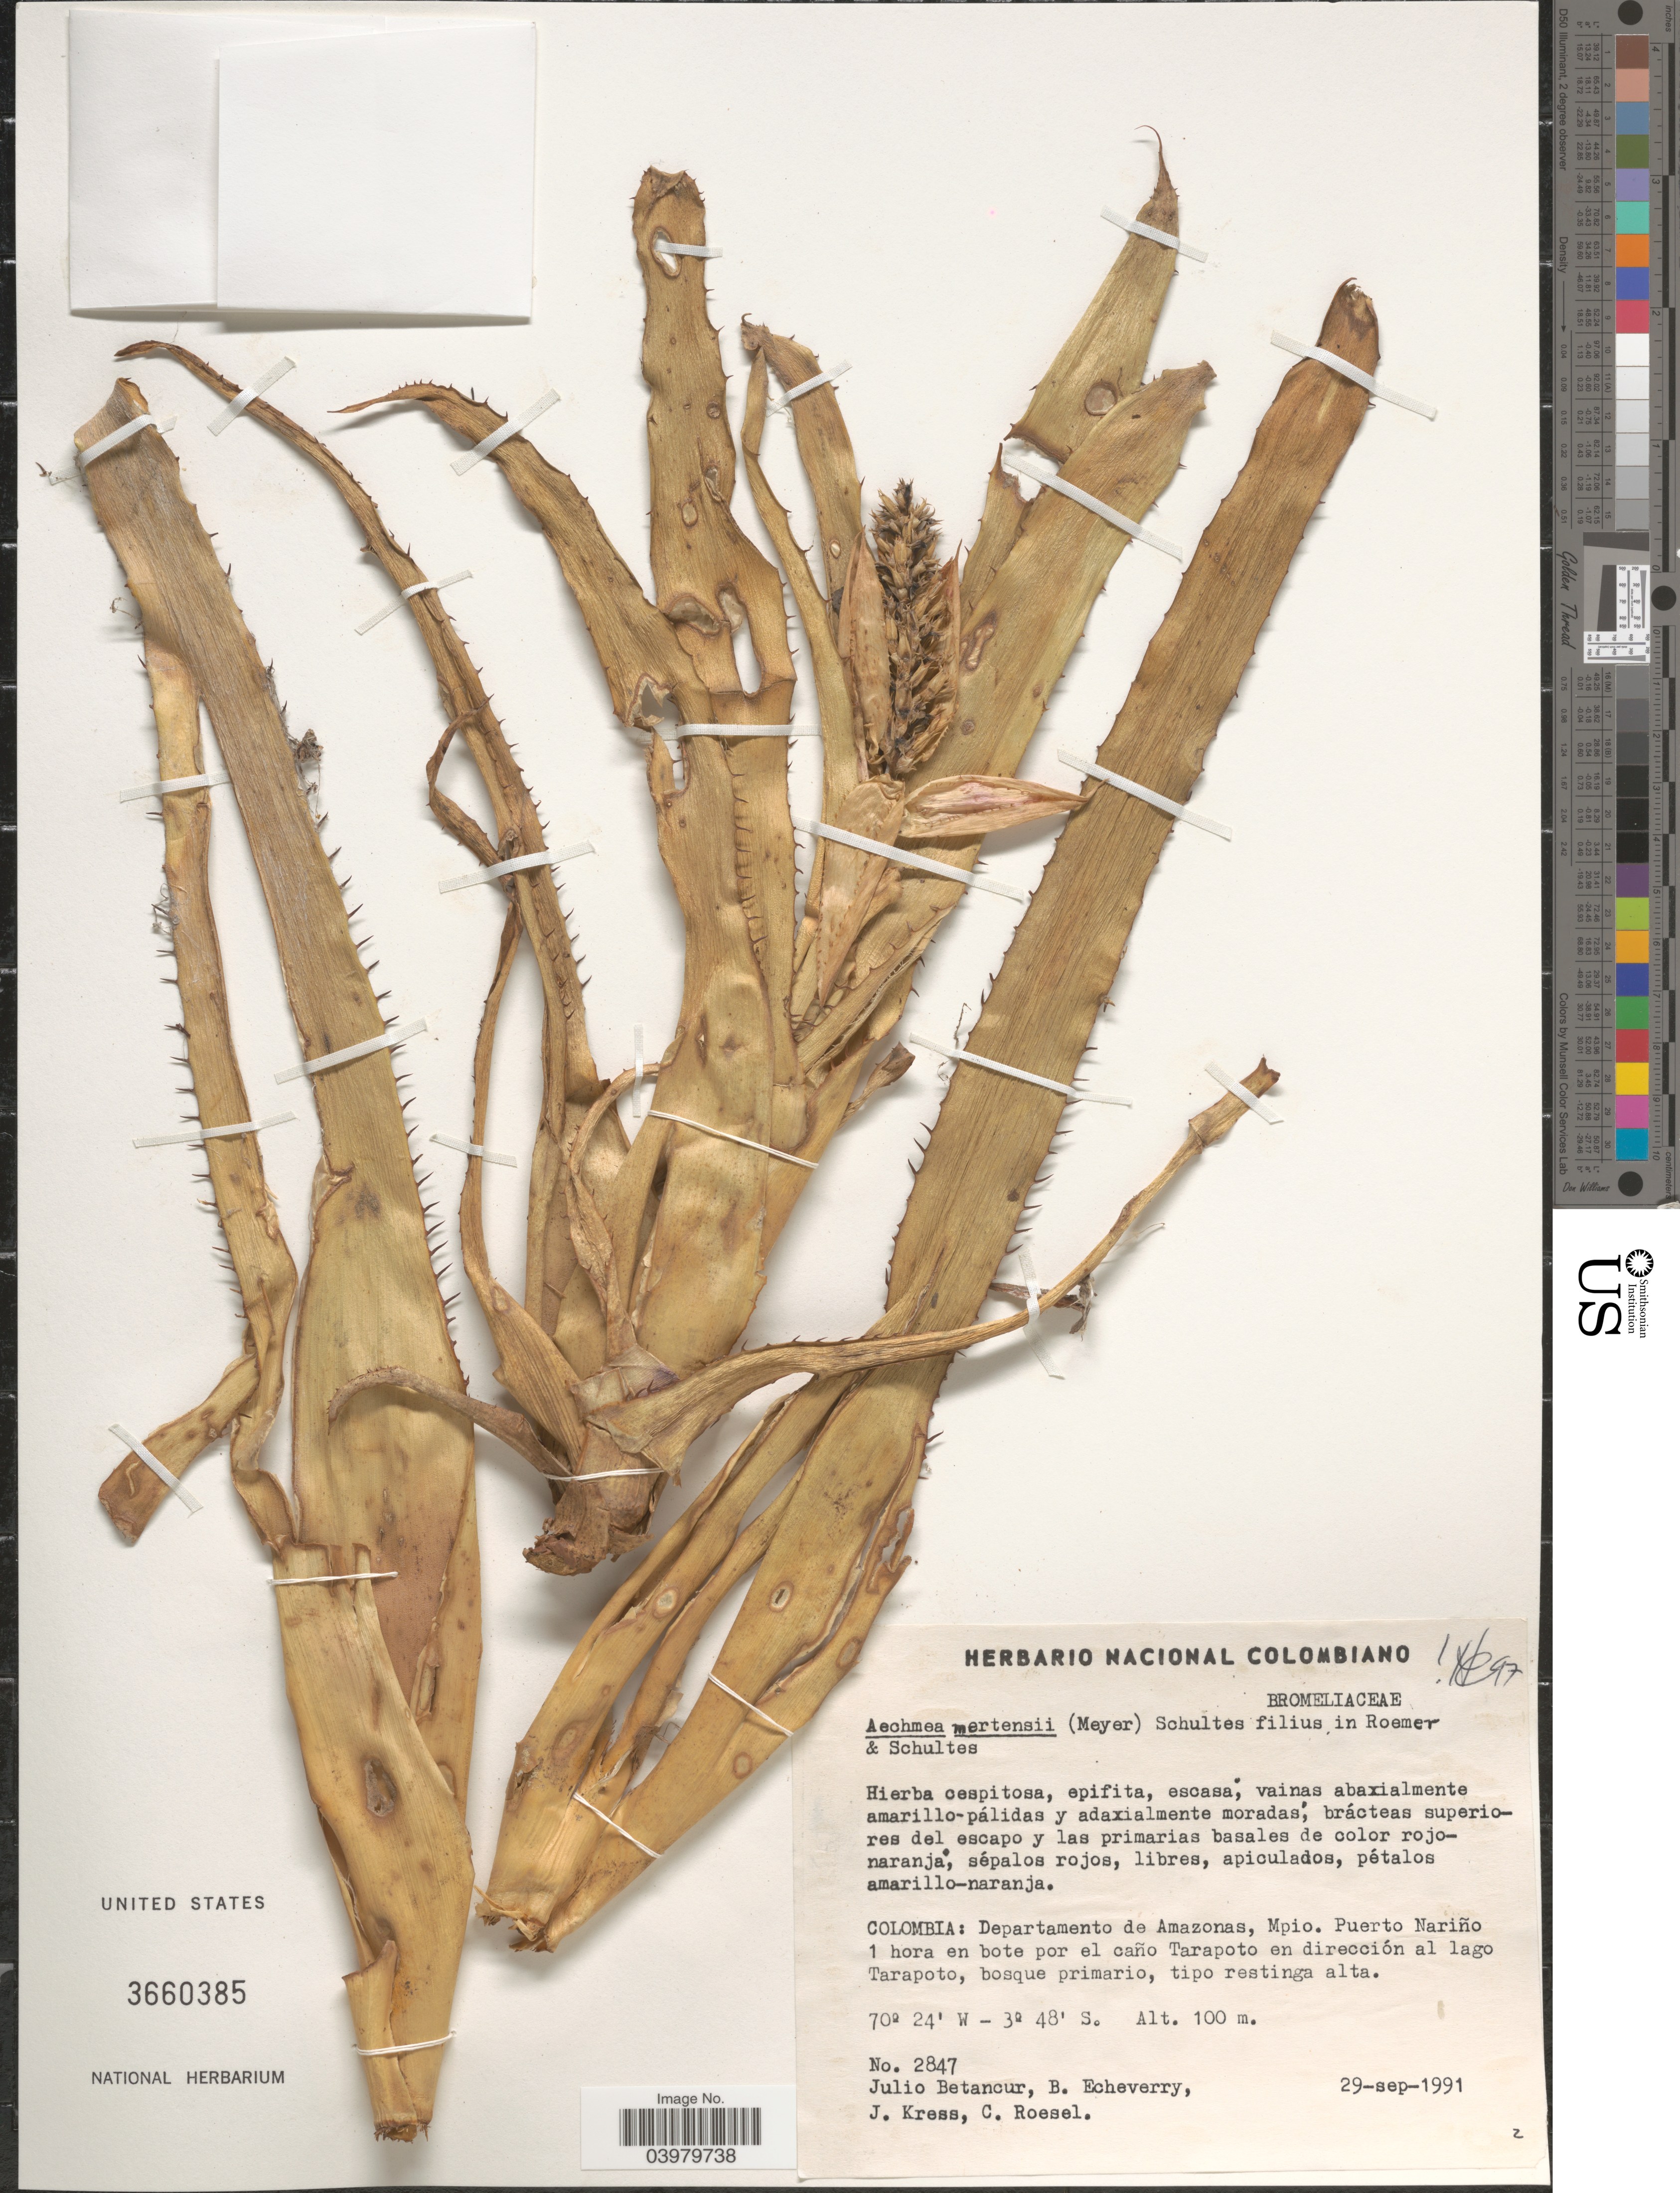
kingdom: Plantae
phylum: Tracheophyta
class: Liliopsida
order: Poales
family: Bromeliaceae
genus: Aechmea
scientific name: Aechmea mertensii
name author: (G. Mey.) Schult. & Schult. f.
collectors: J. Betancur, B. Echeverry, J. Kress & C. S. Roesel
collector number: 2847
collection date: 1991-09-29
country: Colombia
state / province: Amazônas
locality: Departamento de Amazonas, Mpio. Puerto Nariño 1 hora en bote por el caño Tarapoto en dirección al lago Tarapoto, bosque primario, tipo restinga alta.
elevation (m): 100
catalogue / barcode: US 3660385